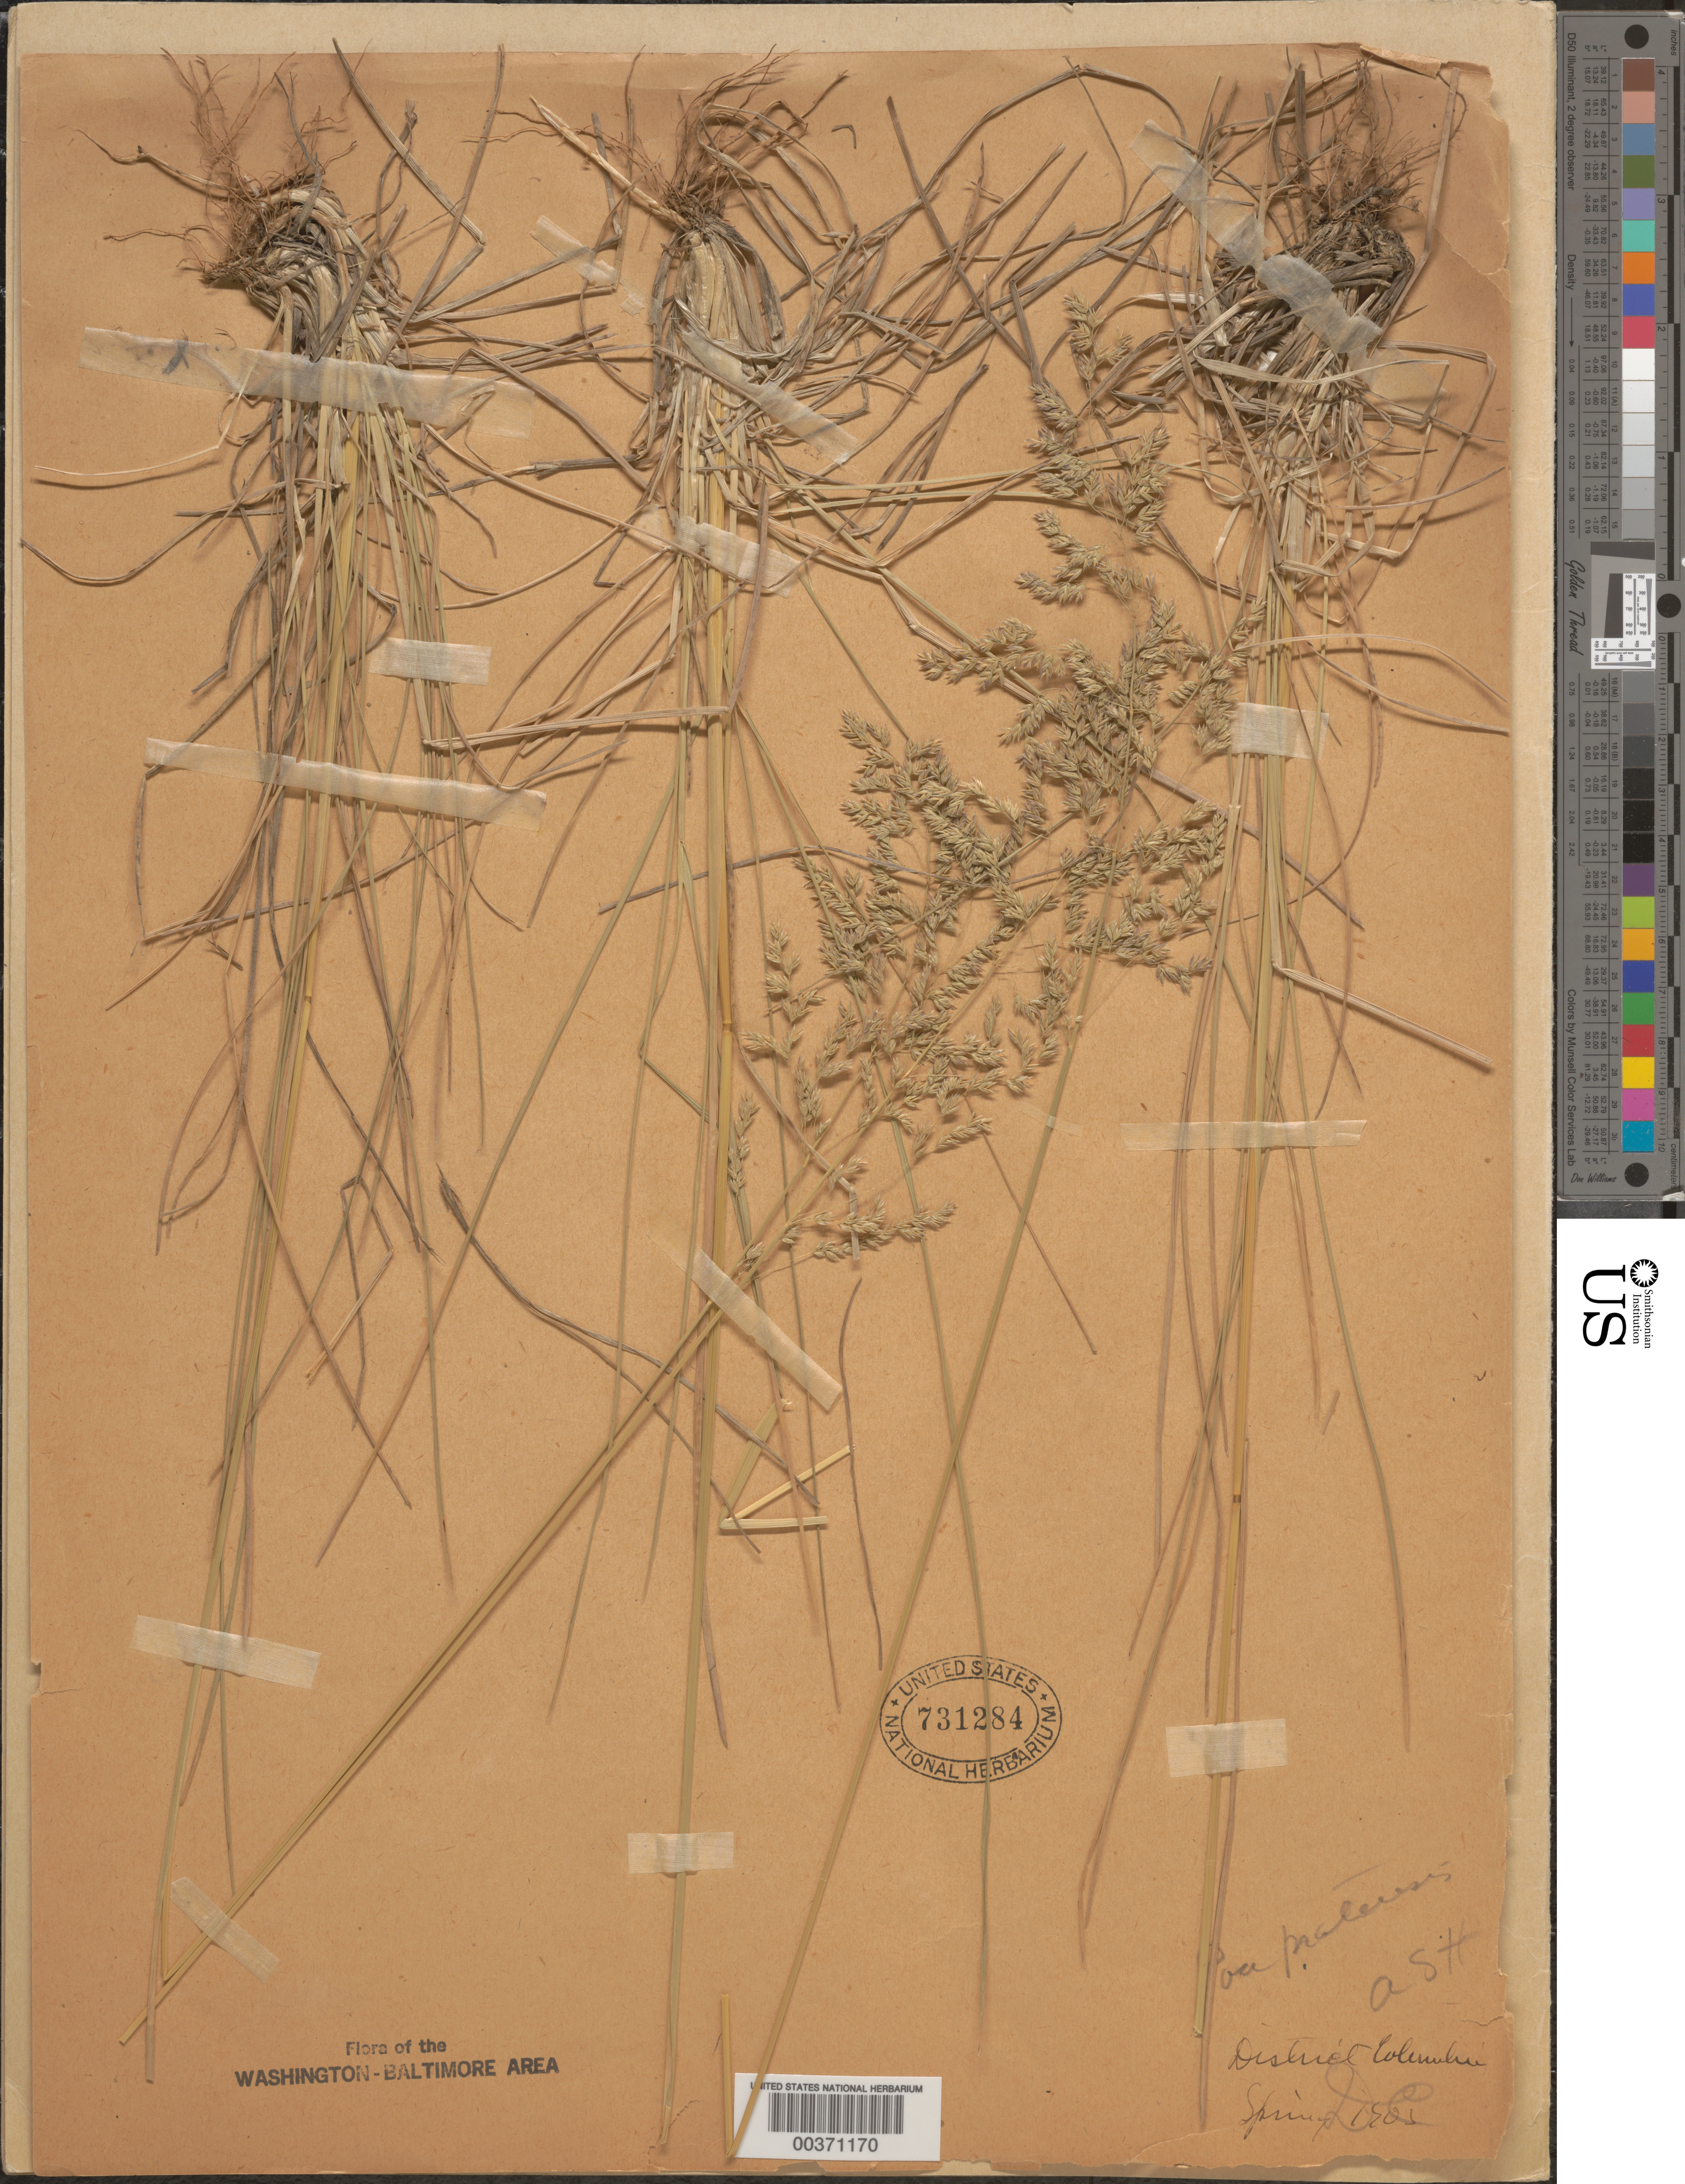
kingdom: Plantae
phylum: Tracheophyta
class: Liliopsida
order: Poales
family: Poaceae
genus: Poa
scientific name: Poa pratensis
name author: L.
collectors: A. S. Hitchcock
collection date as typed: May 1901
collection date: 1901-05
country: United States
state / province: District of Columbia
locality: Washington DC area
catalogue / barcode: US 731284